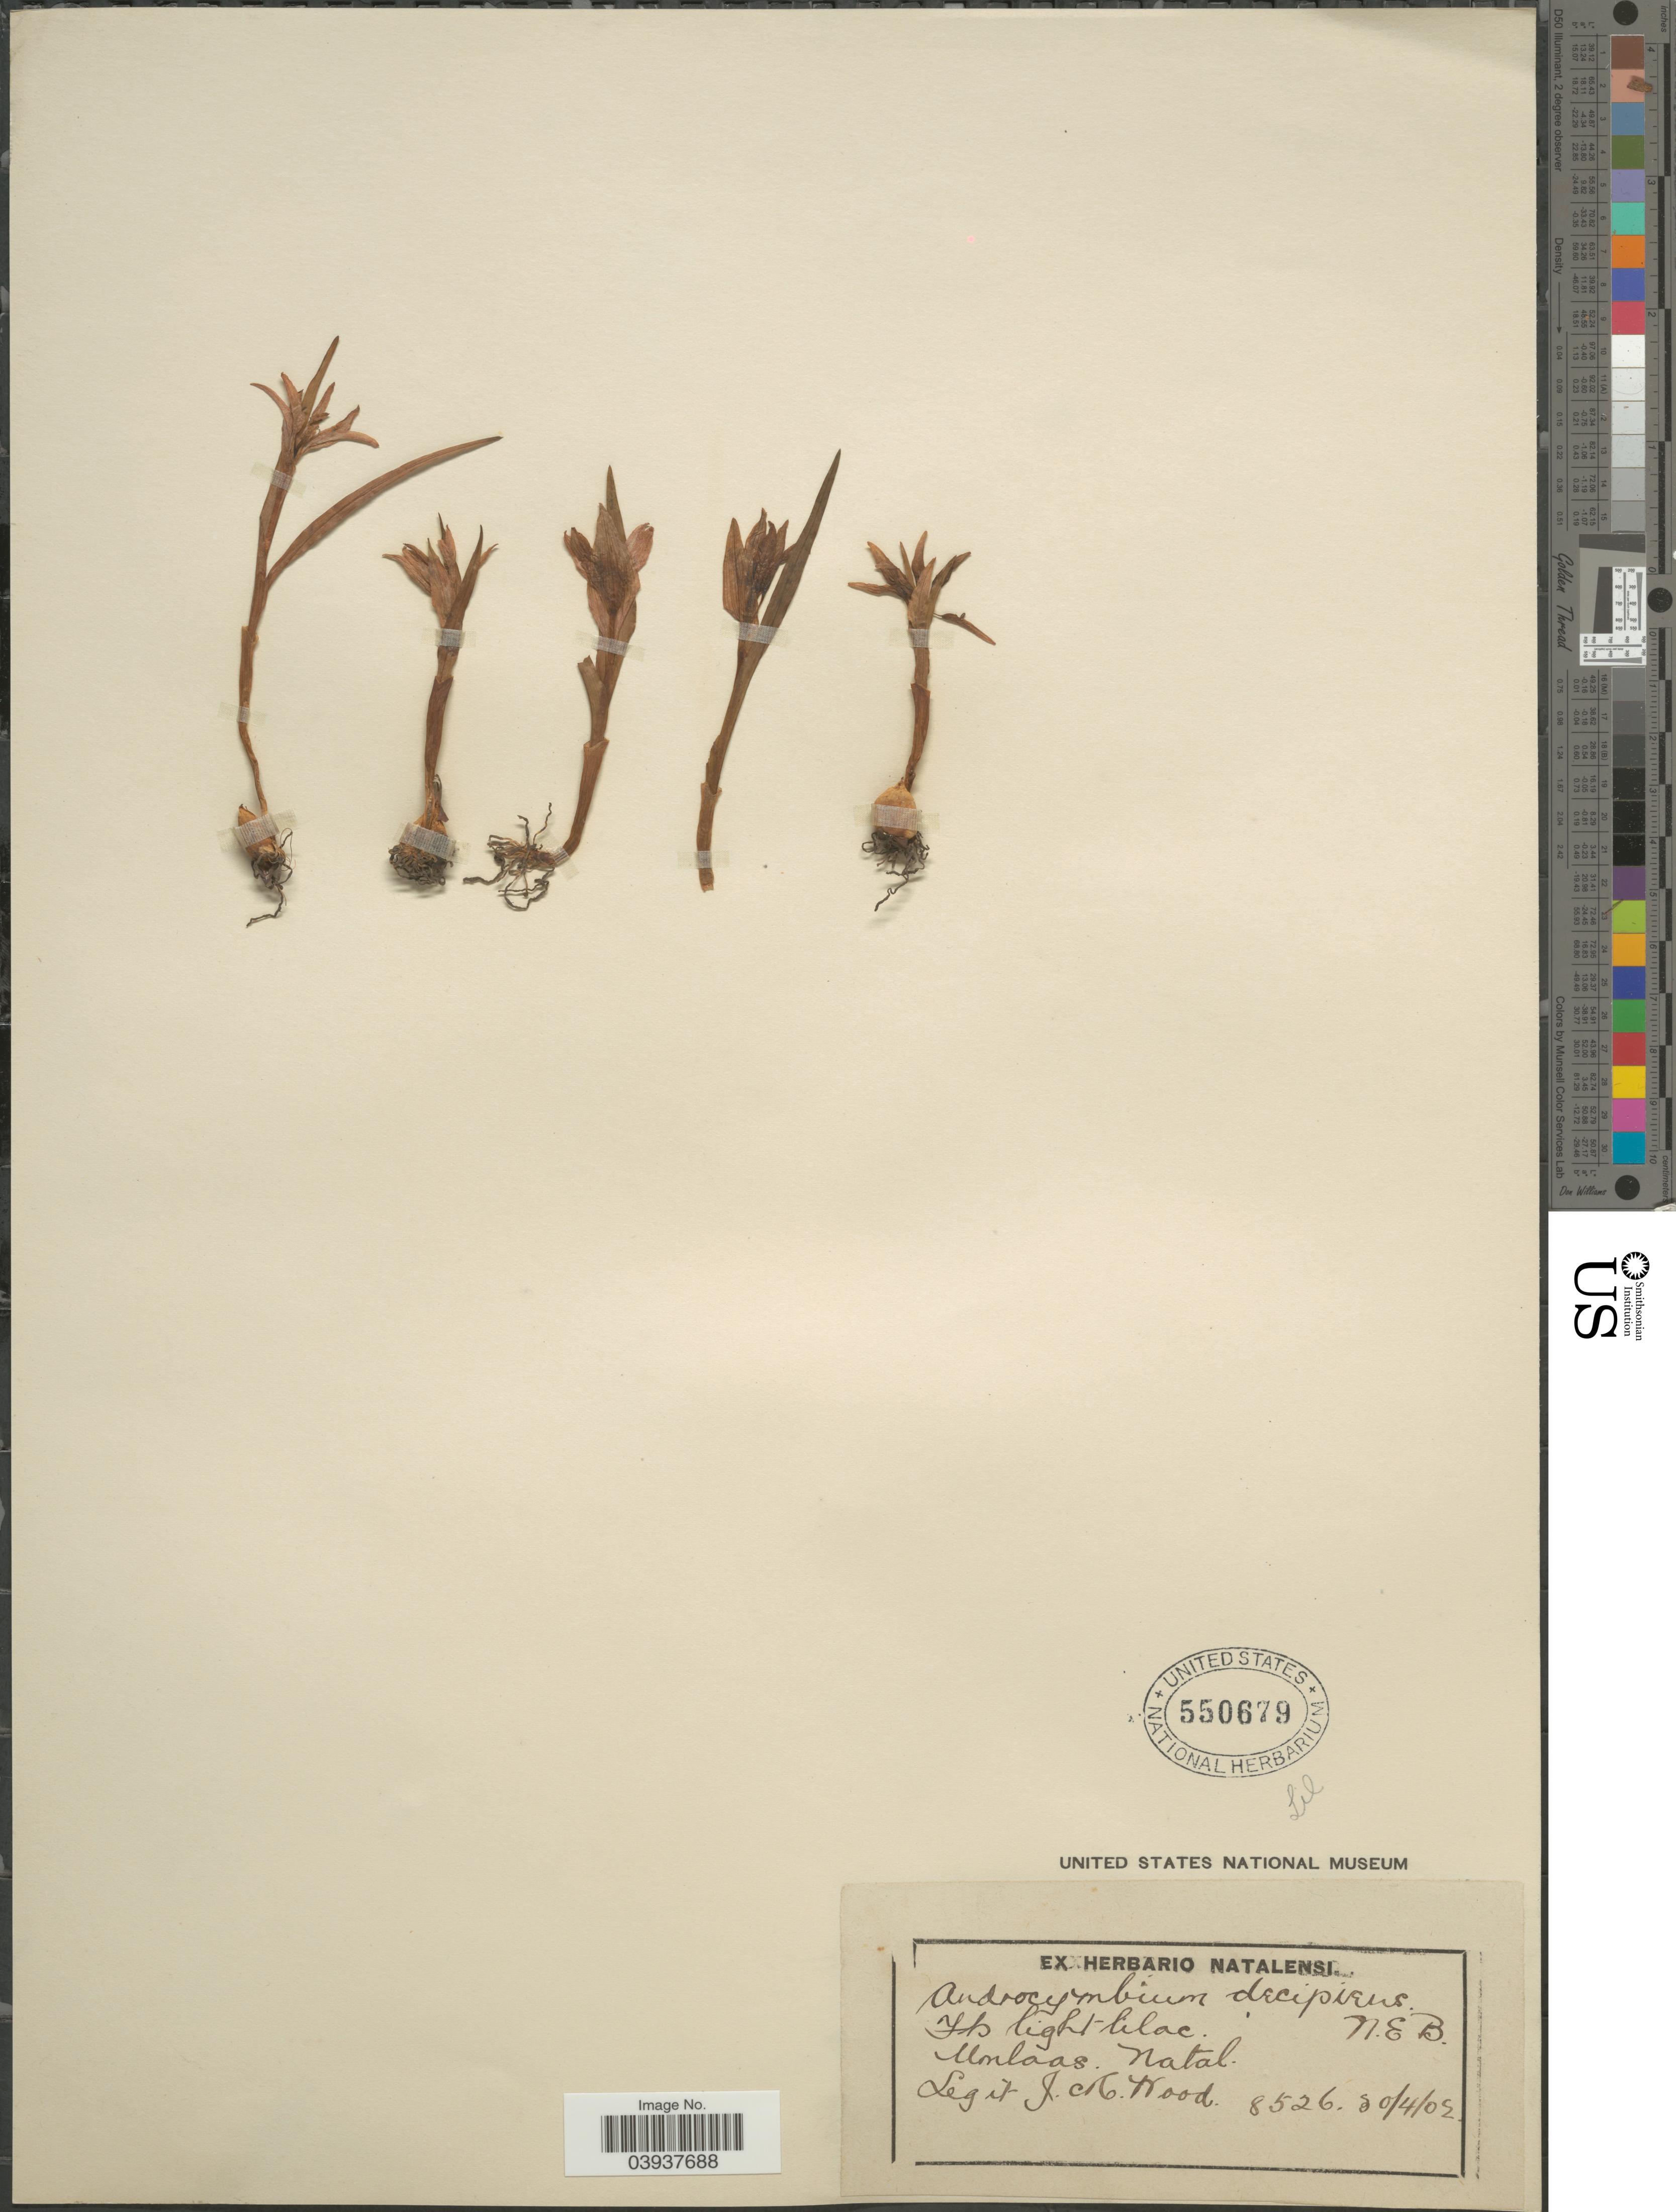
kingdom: Plantae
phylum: Tracheophyta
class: Liliopsida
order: Liliales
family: Colchicaceae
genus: Androcymbium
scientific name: Androcymbium decipiens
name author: N.E. Br.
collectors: J. M. Wood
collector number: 8526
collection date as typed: Transcribed d/m/y: 30/4/2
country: South Africa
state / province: KwaZulu-Natal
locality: Umlaas. Natal.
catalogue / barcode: US 550679